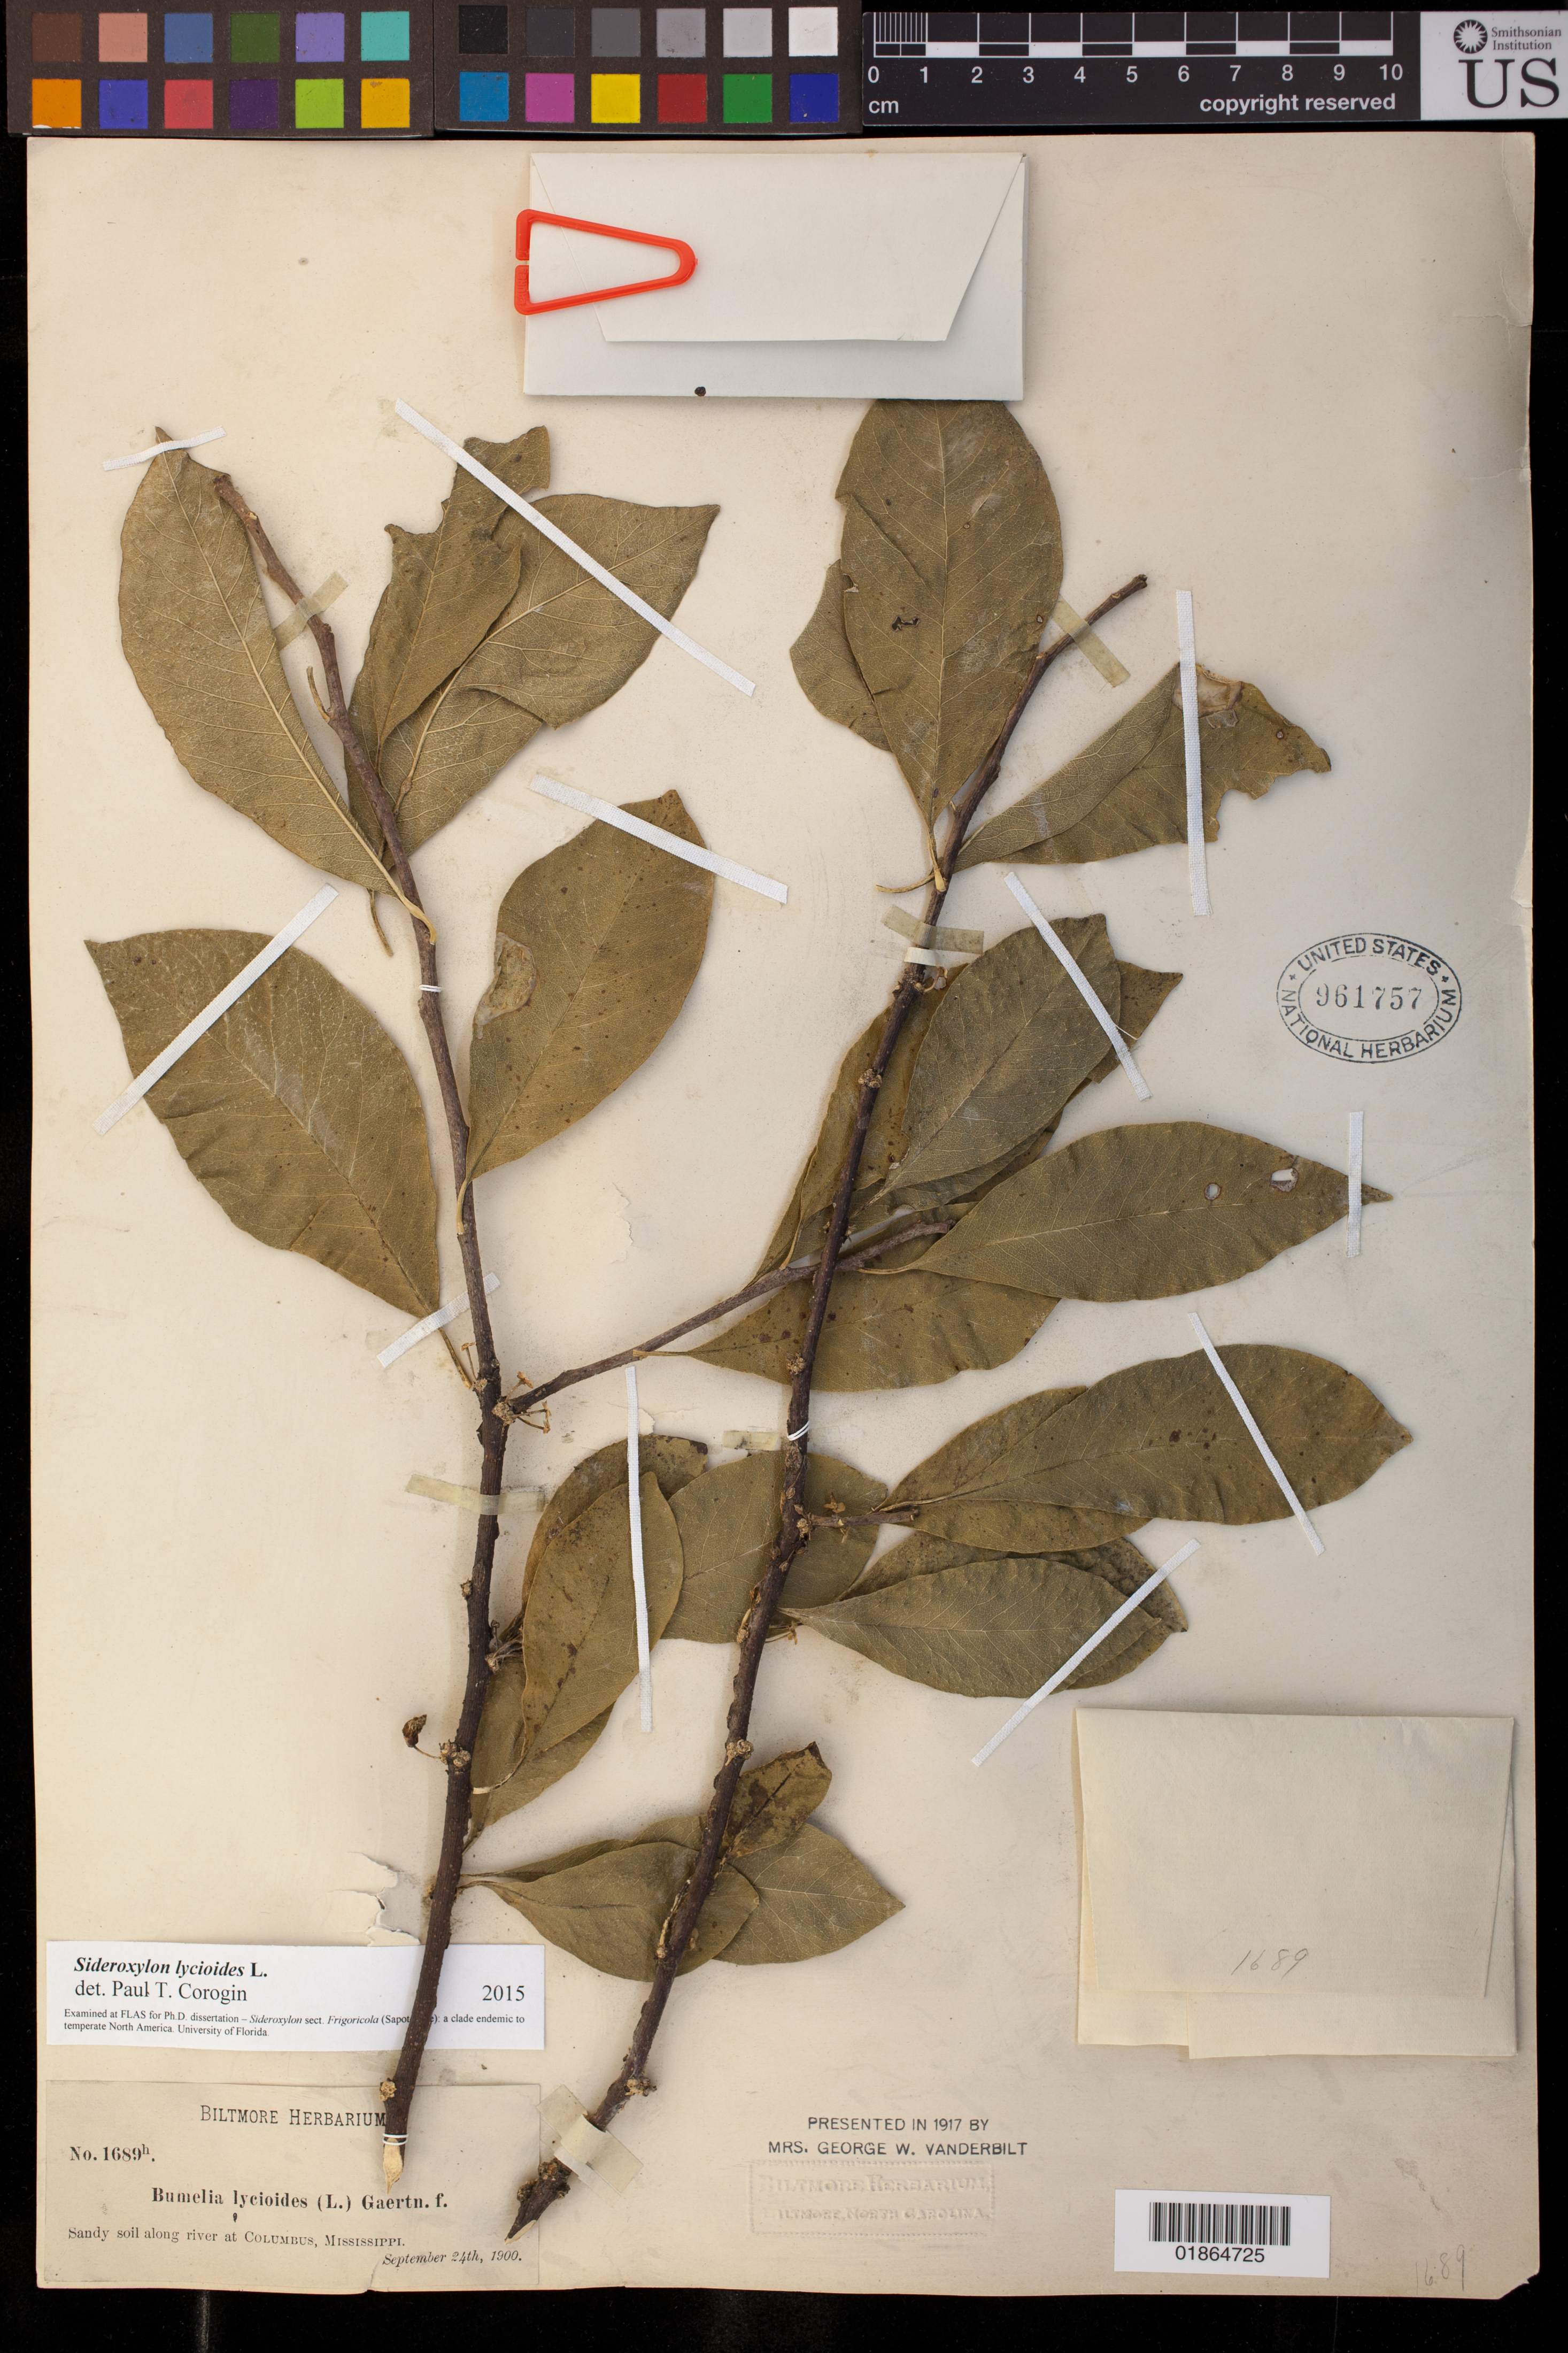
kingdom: Plantae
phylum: Tracheophyta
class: Magnoliopsida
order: Ericales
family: Sapotaceae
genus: Sideroxylon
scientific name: Sideroxylon lycioides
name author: L.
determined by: Corogin, P. T.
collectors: ex herb. Biltmore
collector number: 1689h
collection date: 1900-09-24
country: United States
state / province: Mississippi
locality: Along river at Columbus, Mississippi.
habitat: Sandy soil along river.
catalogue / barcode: US 961757